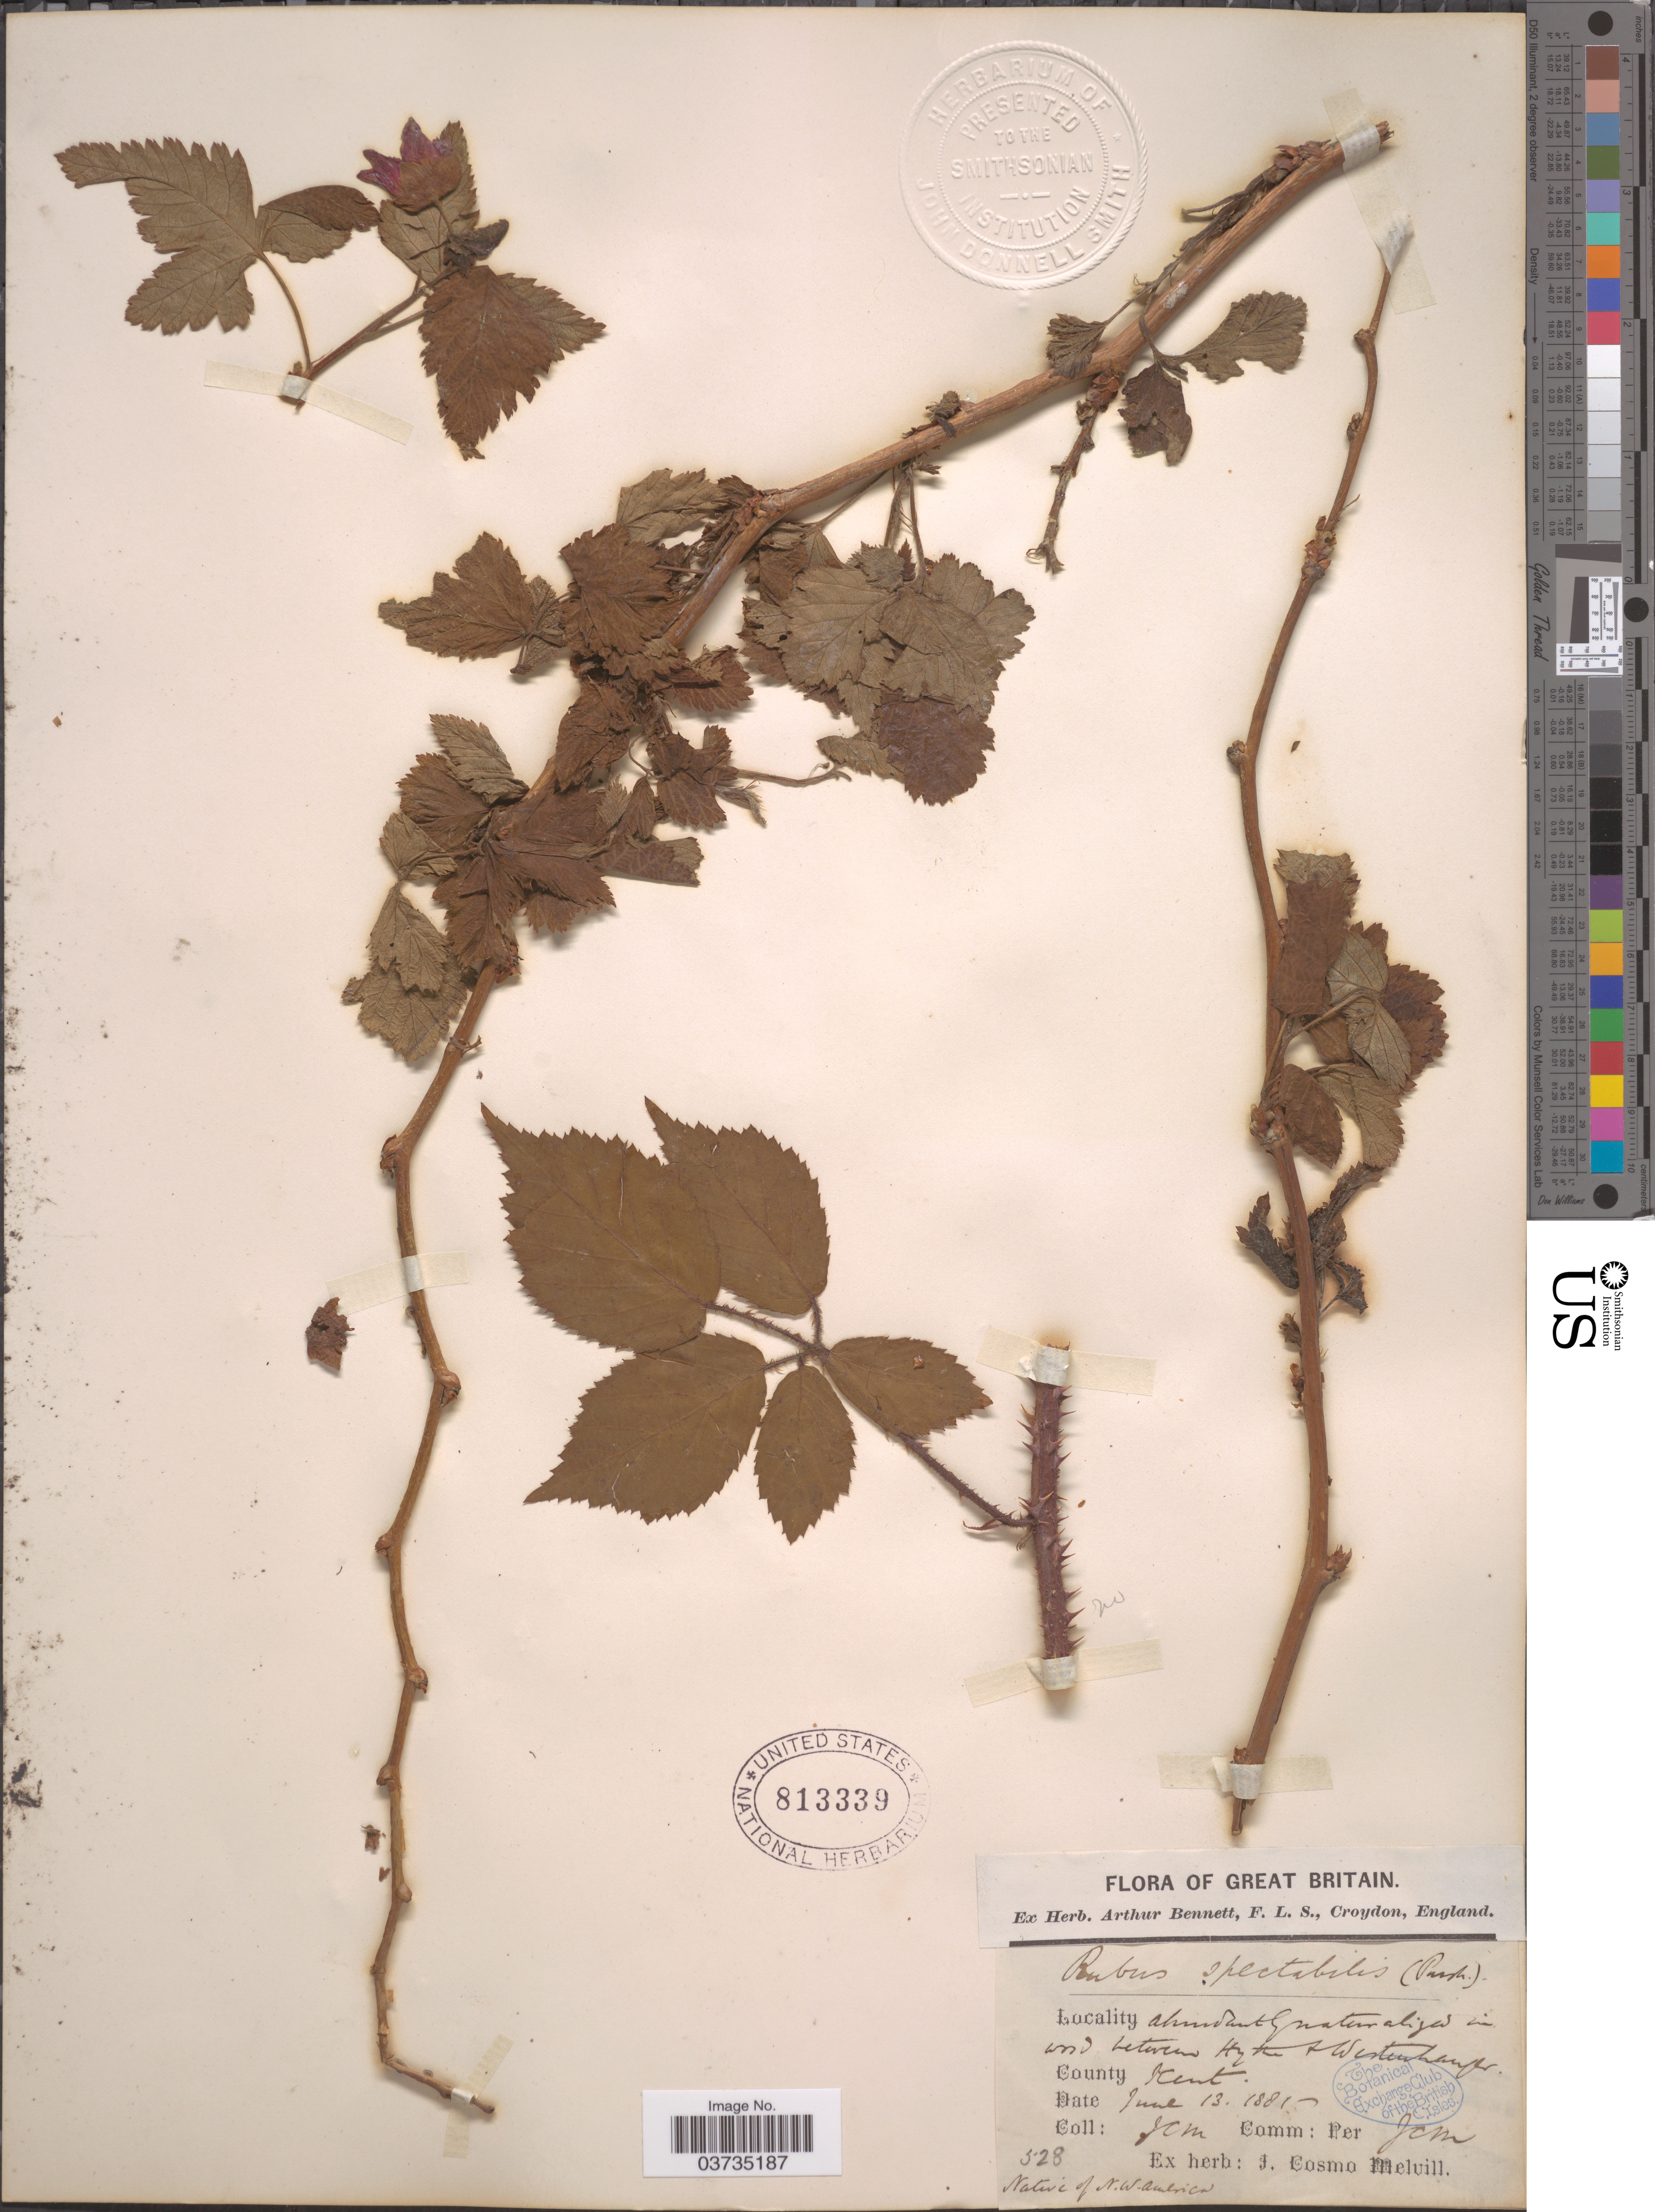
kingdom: Plantae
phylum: Tracheophyta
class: Magnoliopsida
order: Rosales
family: Rosaceae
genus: Rubus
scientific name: Rubus spectabilis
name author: Pursh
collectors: J. C. Melvill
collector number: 528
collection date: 1881-06-13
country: United Kingdom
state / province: England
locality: Great Britain. Between Hythe & Westenhanger. County Kent.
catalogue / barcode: US 813339